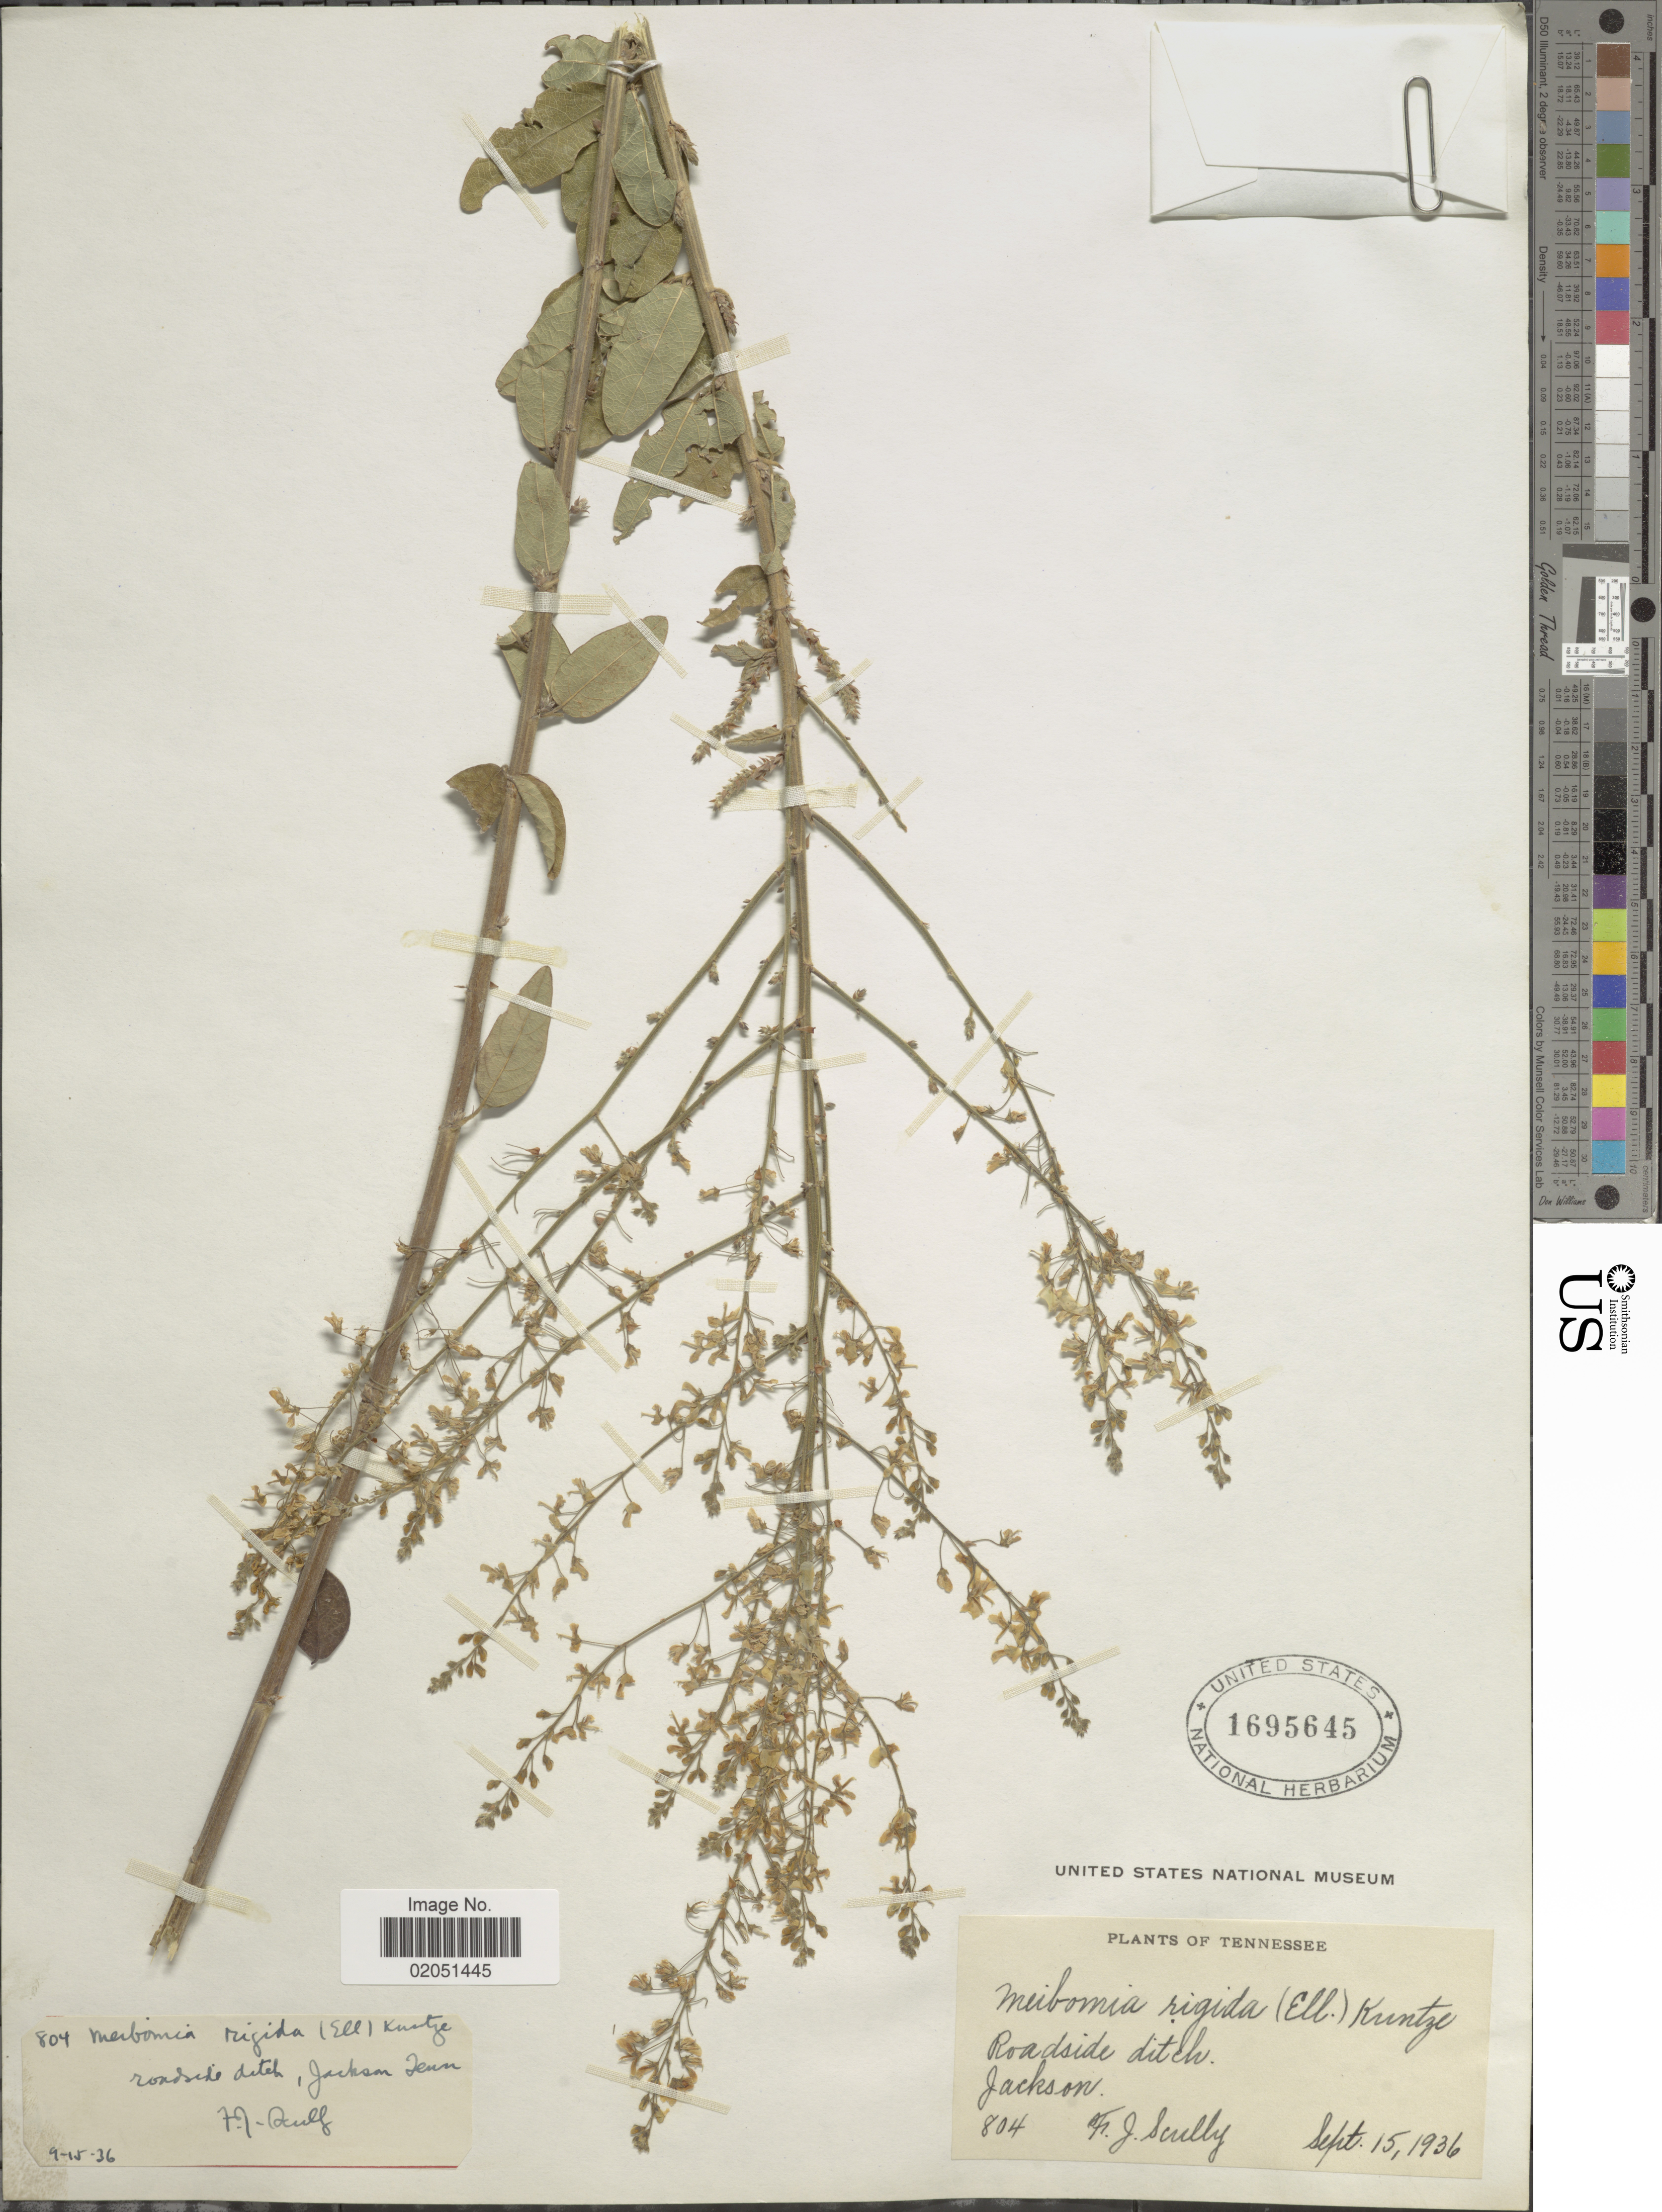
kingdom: Plantae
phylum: Tracheophyta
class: Magnoliopsida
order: Fabales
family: Fabaceae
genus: Desmodium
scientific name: Desmodium rigidum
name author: (Elliott) DC.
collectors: F. Scully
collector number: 804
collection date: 1936-09-15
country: United States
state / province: Tennessee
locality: Roadside ditch, Jackson.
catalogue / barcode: US 1695645